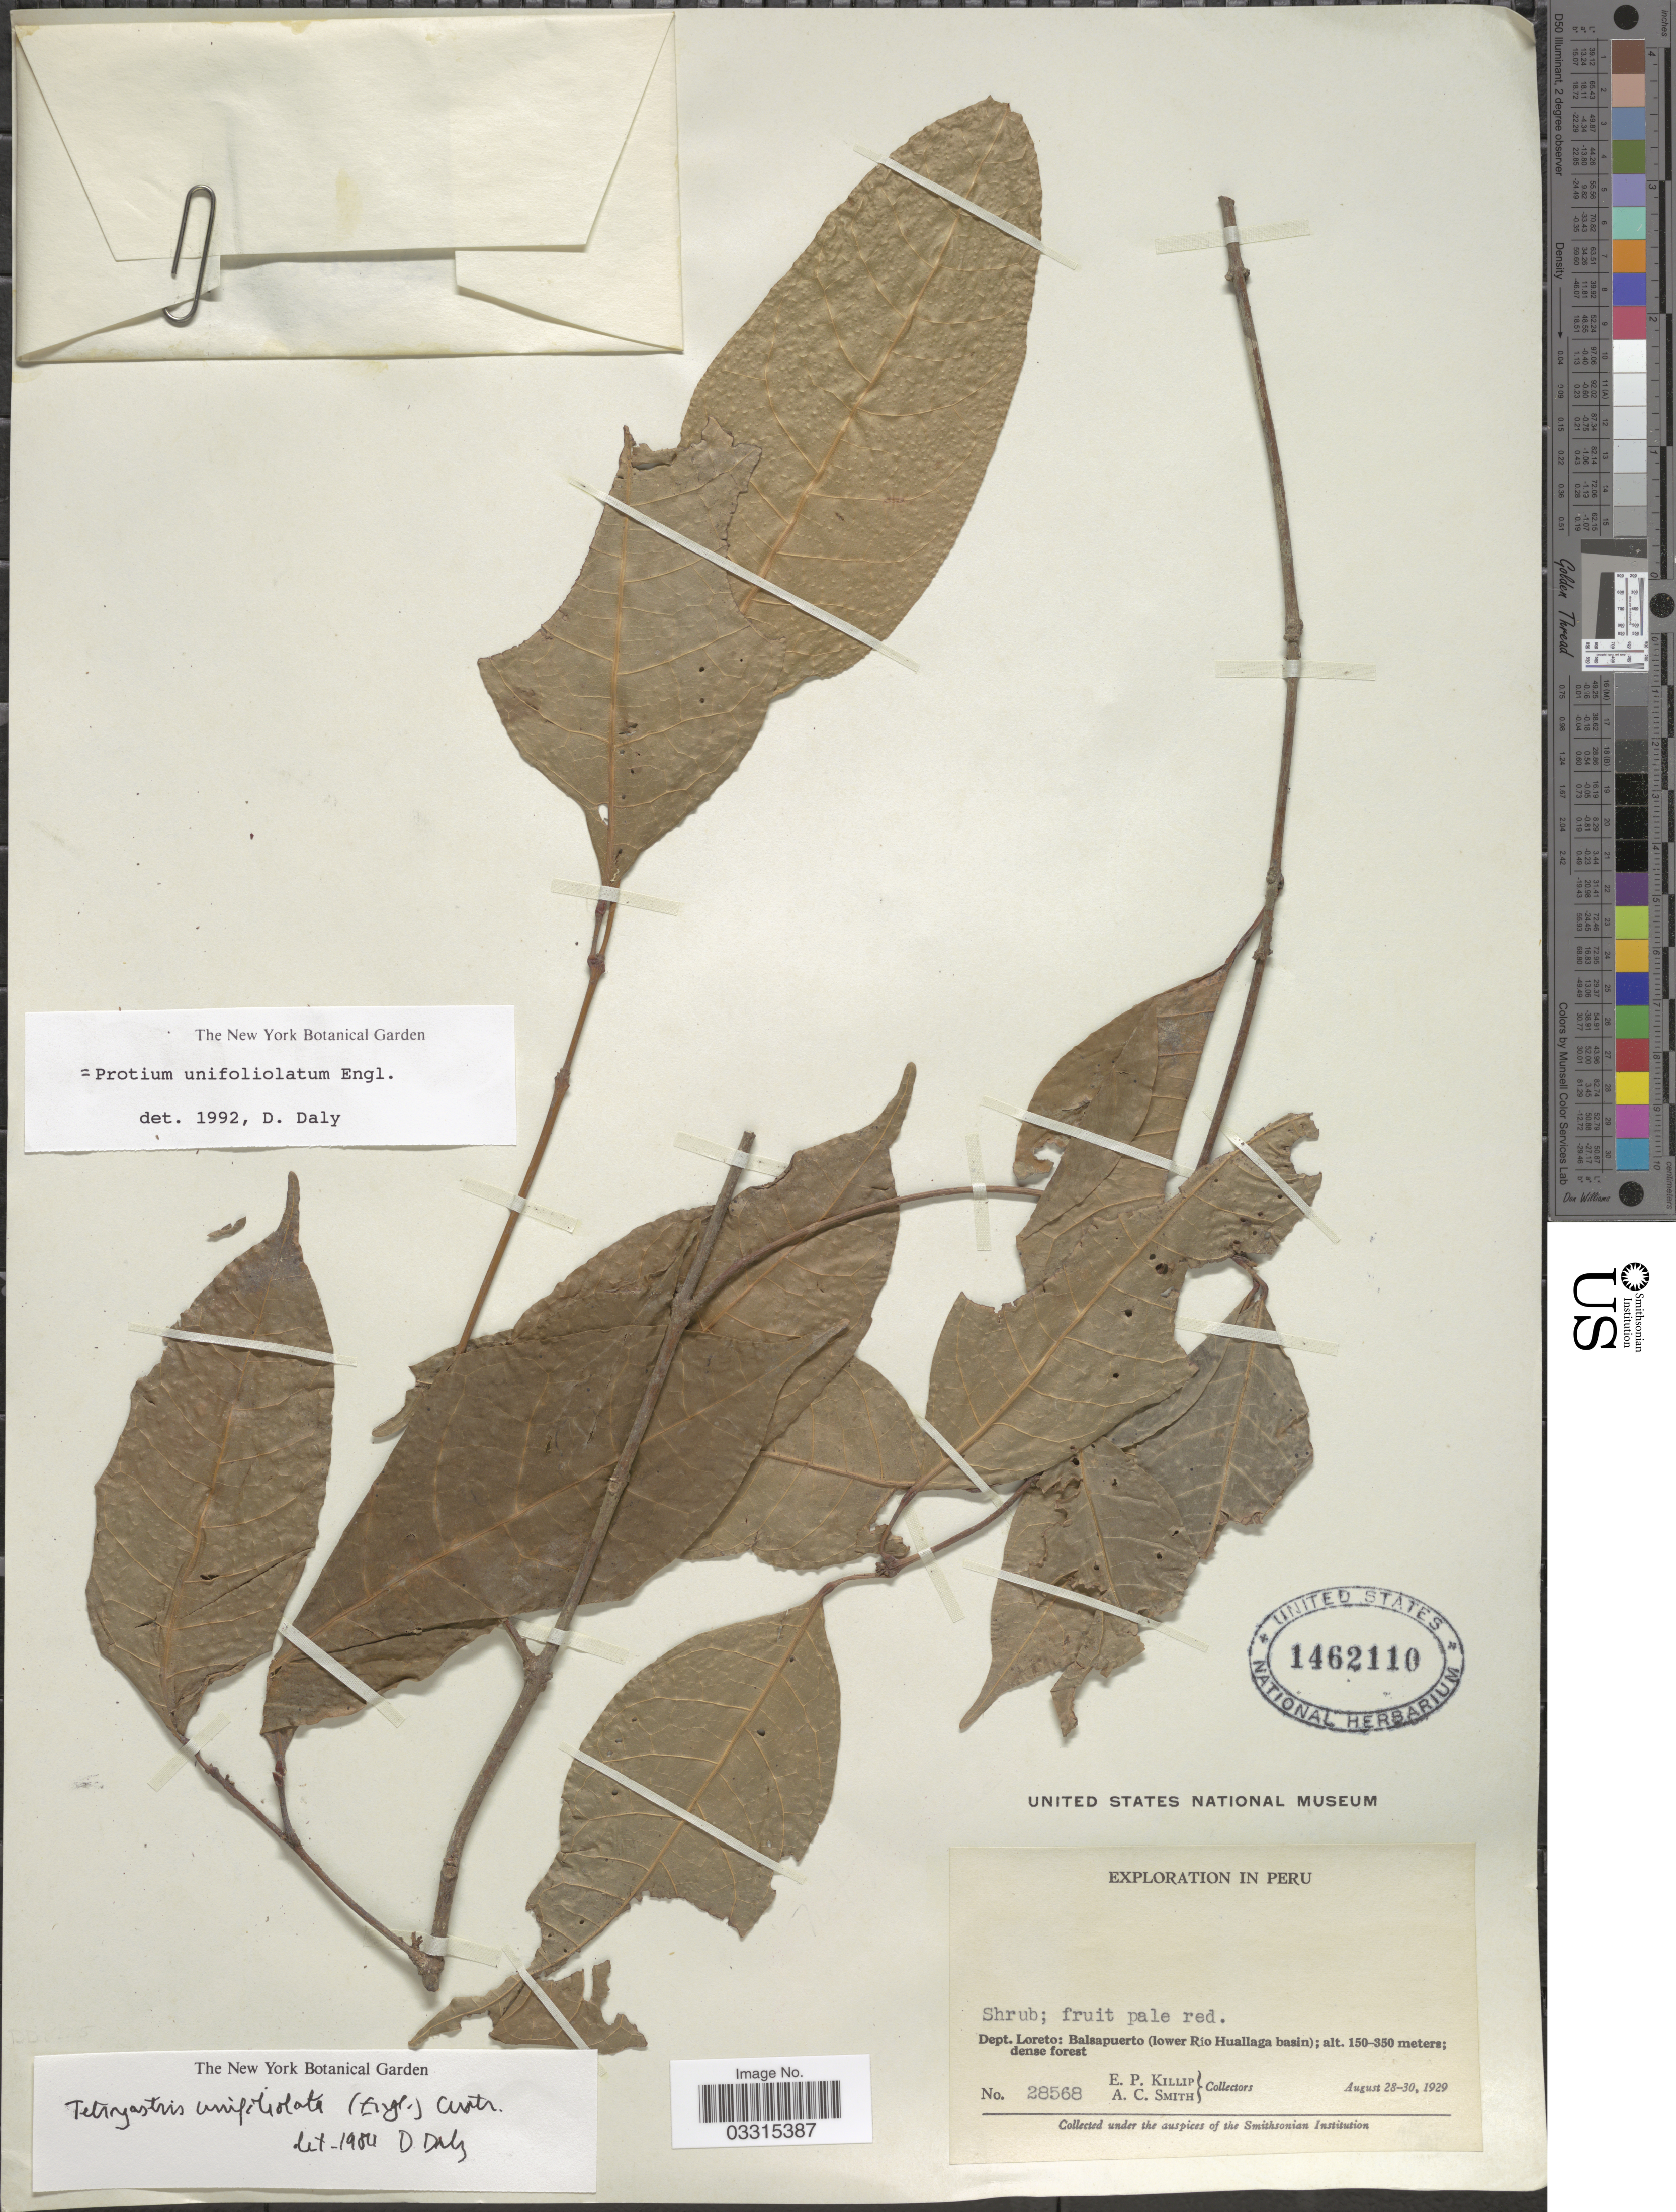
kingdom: Plantae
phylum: Tracheophyta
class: Magnoliopsida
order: Sapindales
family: Burseraceae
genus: Protium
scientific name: Protium unifoliolatum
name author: Engl.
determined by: Daly, D. C.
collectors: E. P. Killip & A. C. Smith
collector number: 28568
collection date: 1929-08-28/1929-08-30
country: Peru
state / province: Loreto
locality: Dept. Loreto: Balsapuerto (lower Río Huallaga basin).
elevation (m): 150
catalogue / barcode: US 1462110